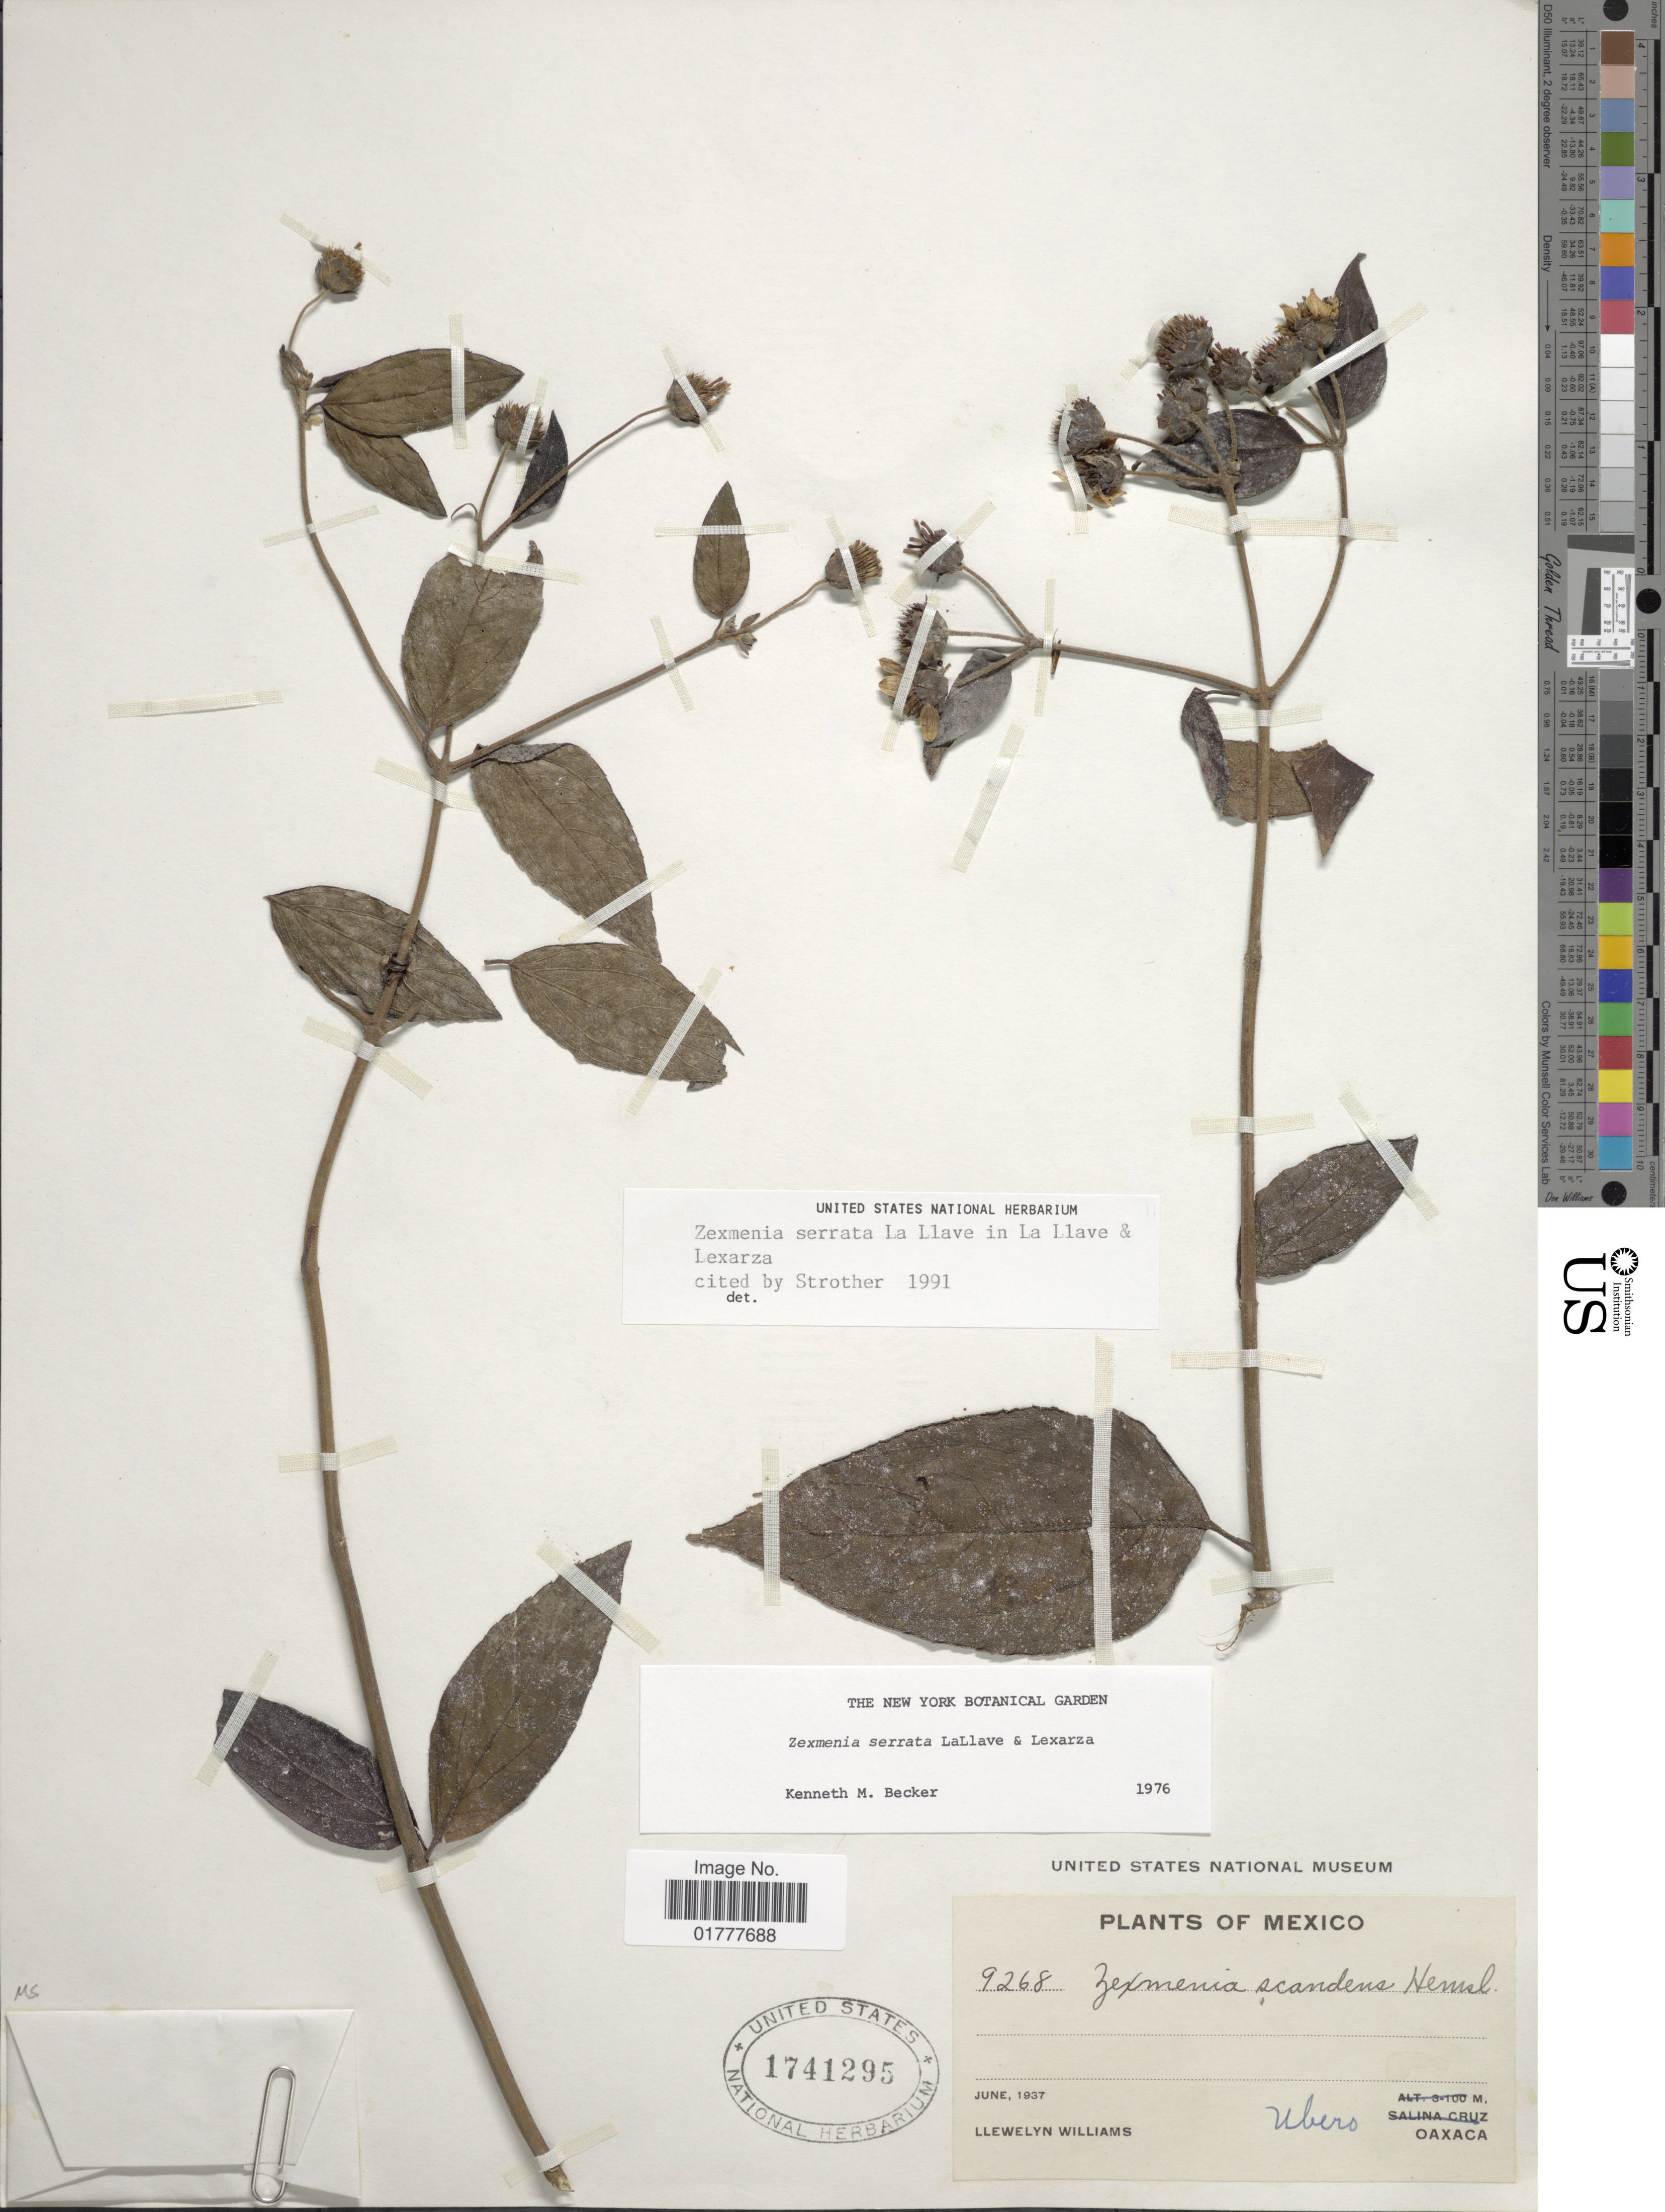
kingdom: Plantae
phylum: Tracheophyta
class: Magnoliopsida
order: Asterales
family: Asteraceae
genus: Zexmenia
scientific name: Zexmenia serrata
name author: La Llave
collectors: Ll. Williams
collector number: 9268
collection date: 1937-06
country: Mexico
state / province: Oaxaca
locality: Ubero, Oaxaca.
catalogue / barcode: US 1741295